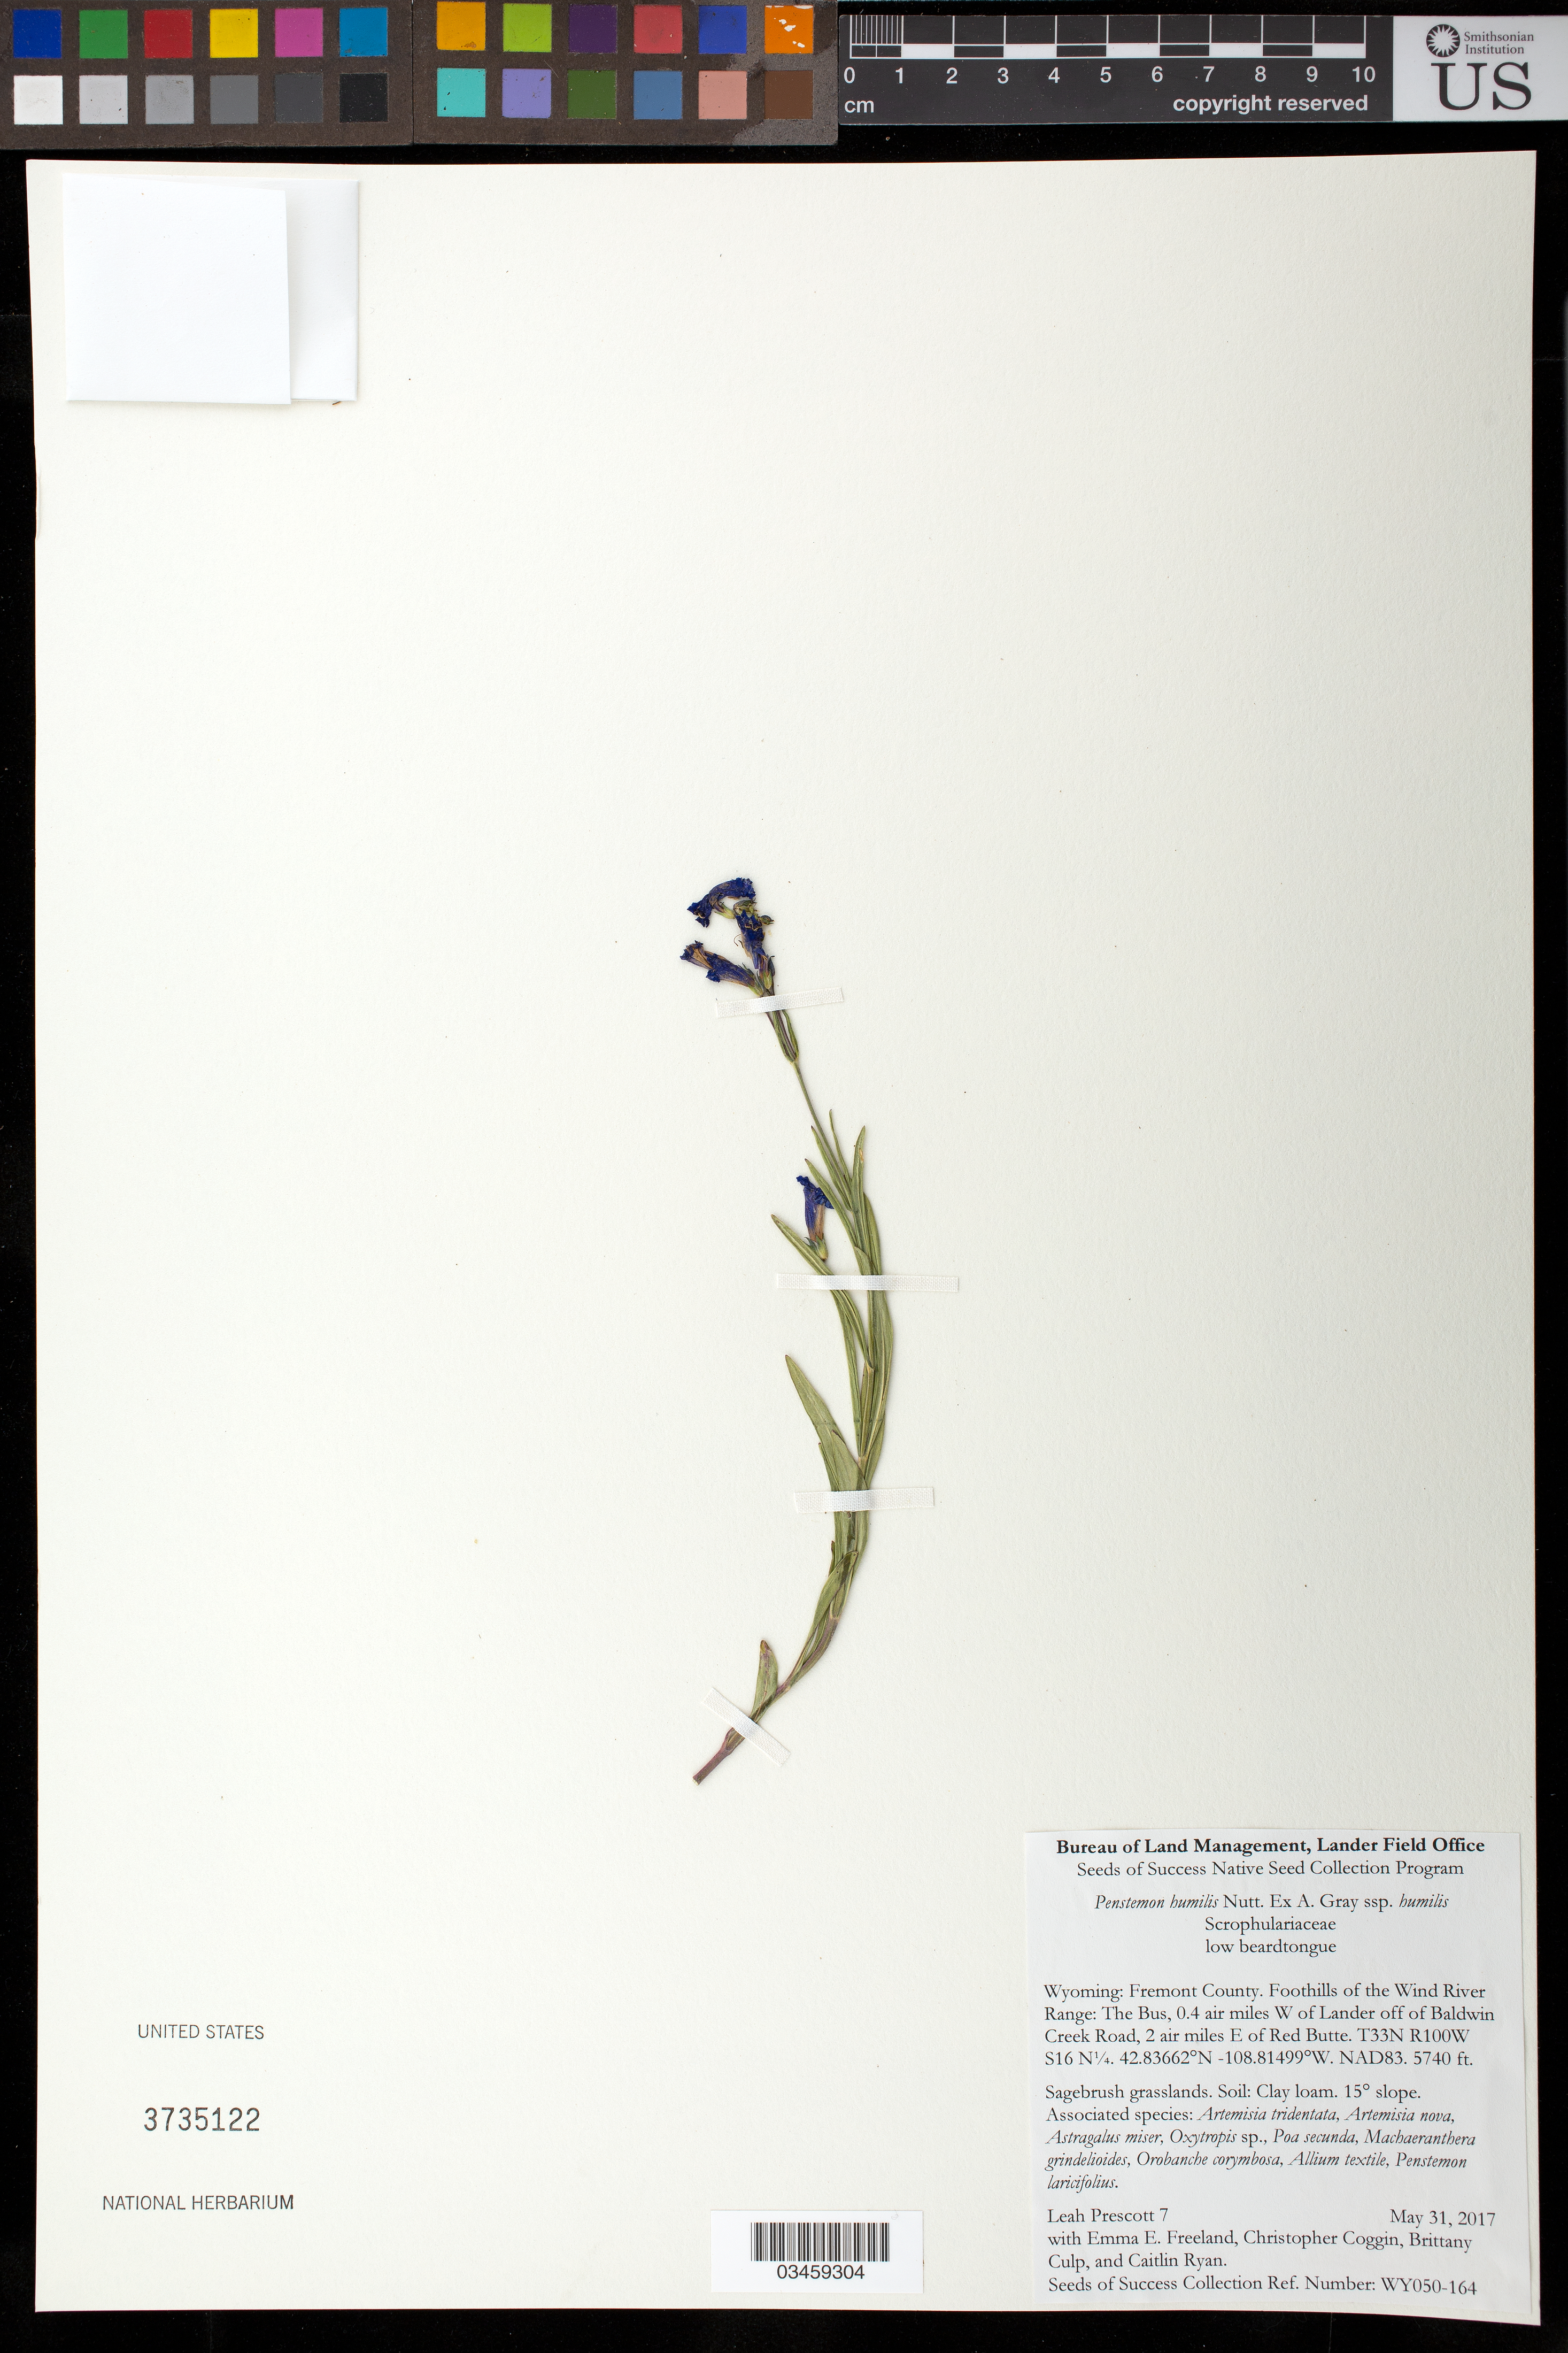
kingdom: Plantae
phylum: Tracheophyta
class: Magnoliopsida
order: Lamiales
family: Plantaginaceae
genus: Penstemon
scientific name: Penstemon humilis subsp. humilis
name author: Nutt. ex A. Gray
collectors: L. Prescott, C. Coggin, E. Freeland, B. Culp & C. Ryan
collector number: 7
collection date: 2017-05-31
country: United States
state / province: Wyoming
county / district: Fremont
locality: Wind River Range, The Bus, 0.4 air mi. W of Lander off Baldwin Creek Road, 2 air mi. E of Red Butte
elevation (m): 1667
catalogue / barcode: US 3735122